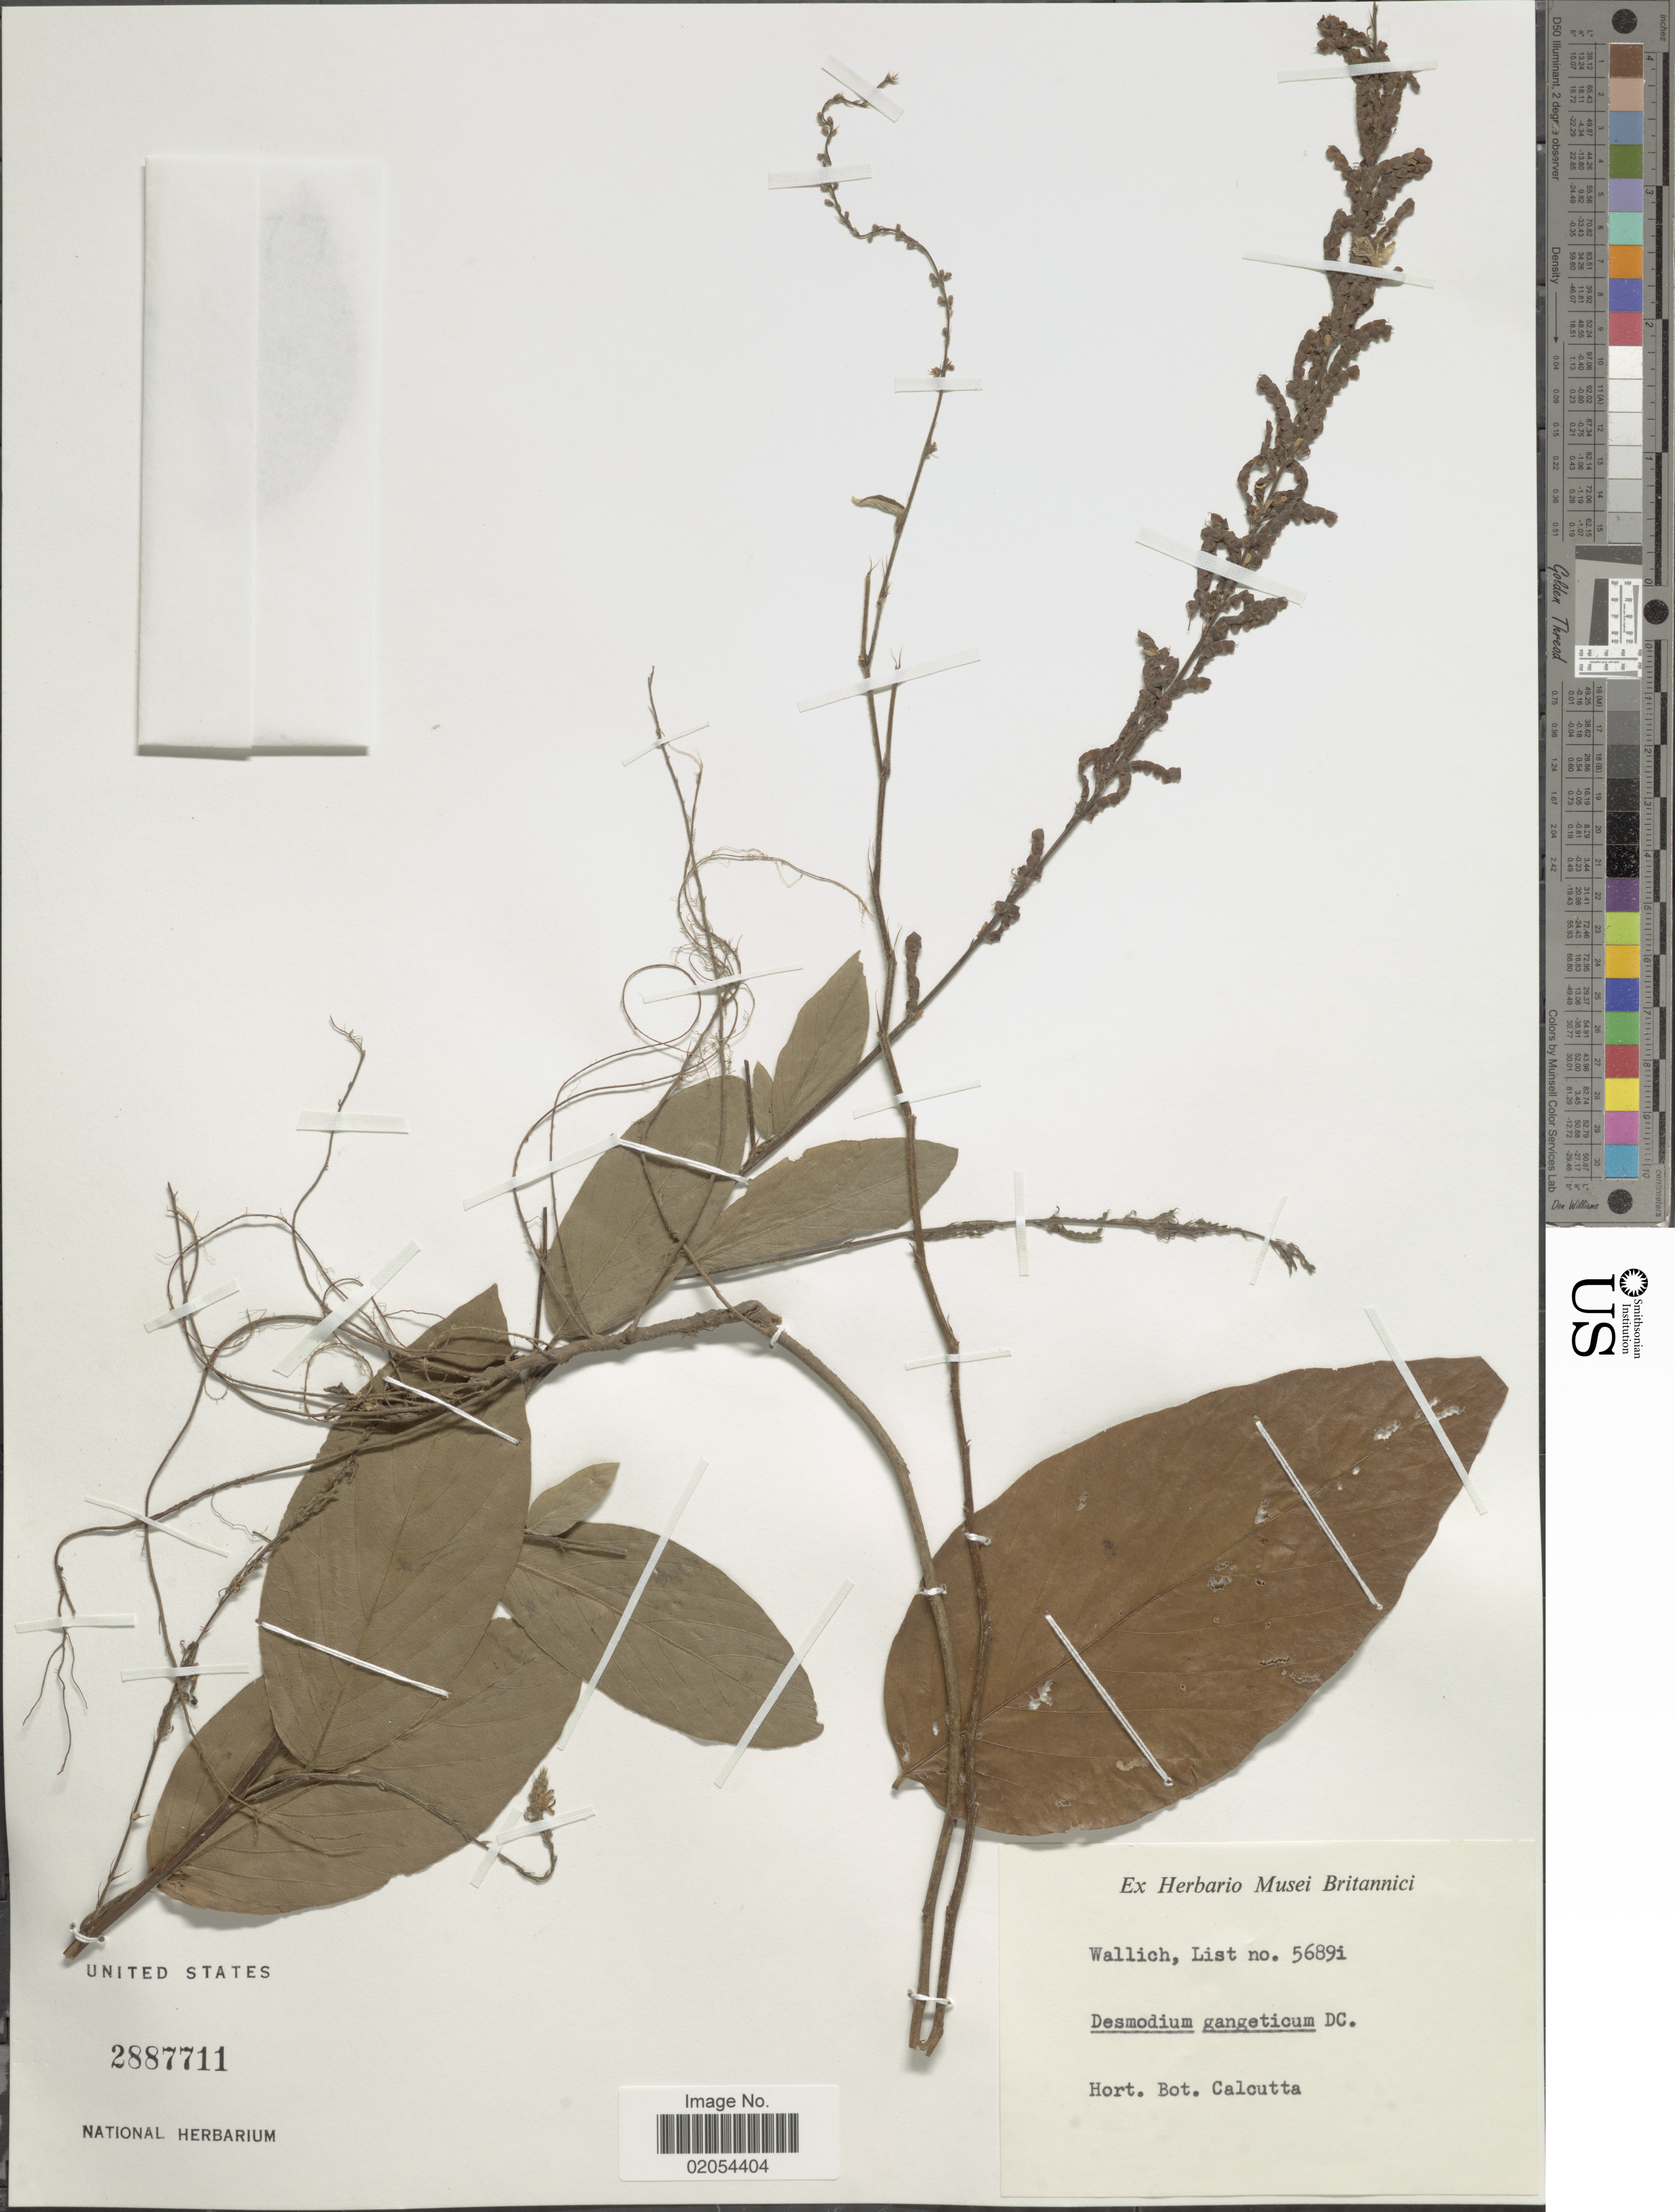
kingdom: Plantae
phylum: Tracheophyta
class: Magnoliopsida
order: Fabales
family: Fabaceae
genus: Pleurolobus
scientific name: Pleurolobus gangeticus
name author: (L.) J. St.-Hil. ex H. Ohashi & K. Ohashi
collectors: -- Wallich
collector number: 5689i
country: India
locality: Hort, Bot. Calcutta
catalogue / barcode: US 2887711